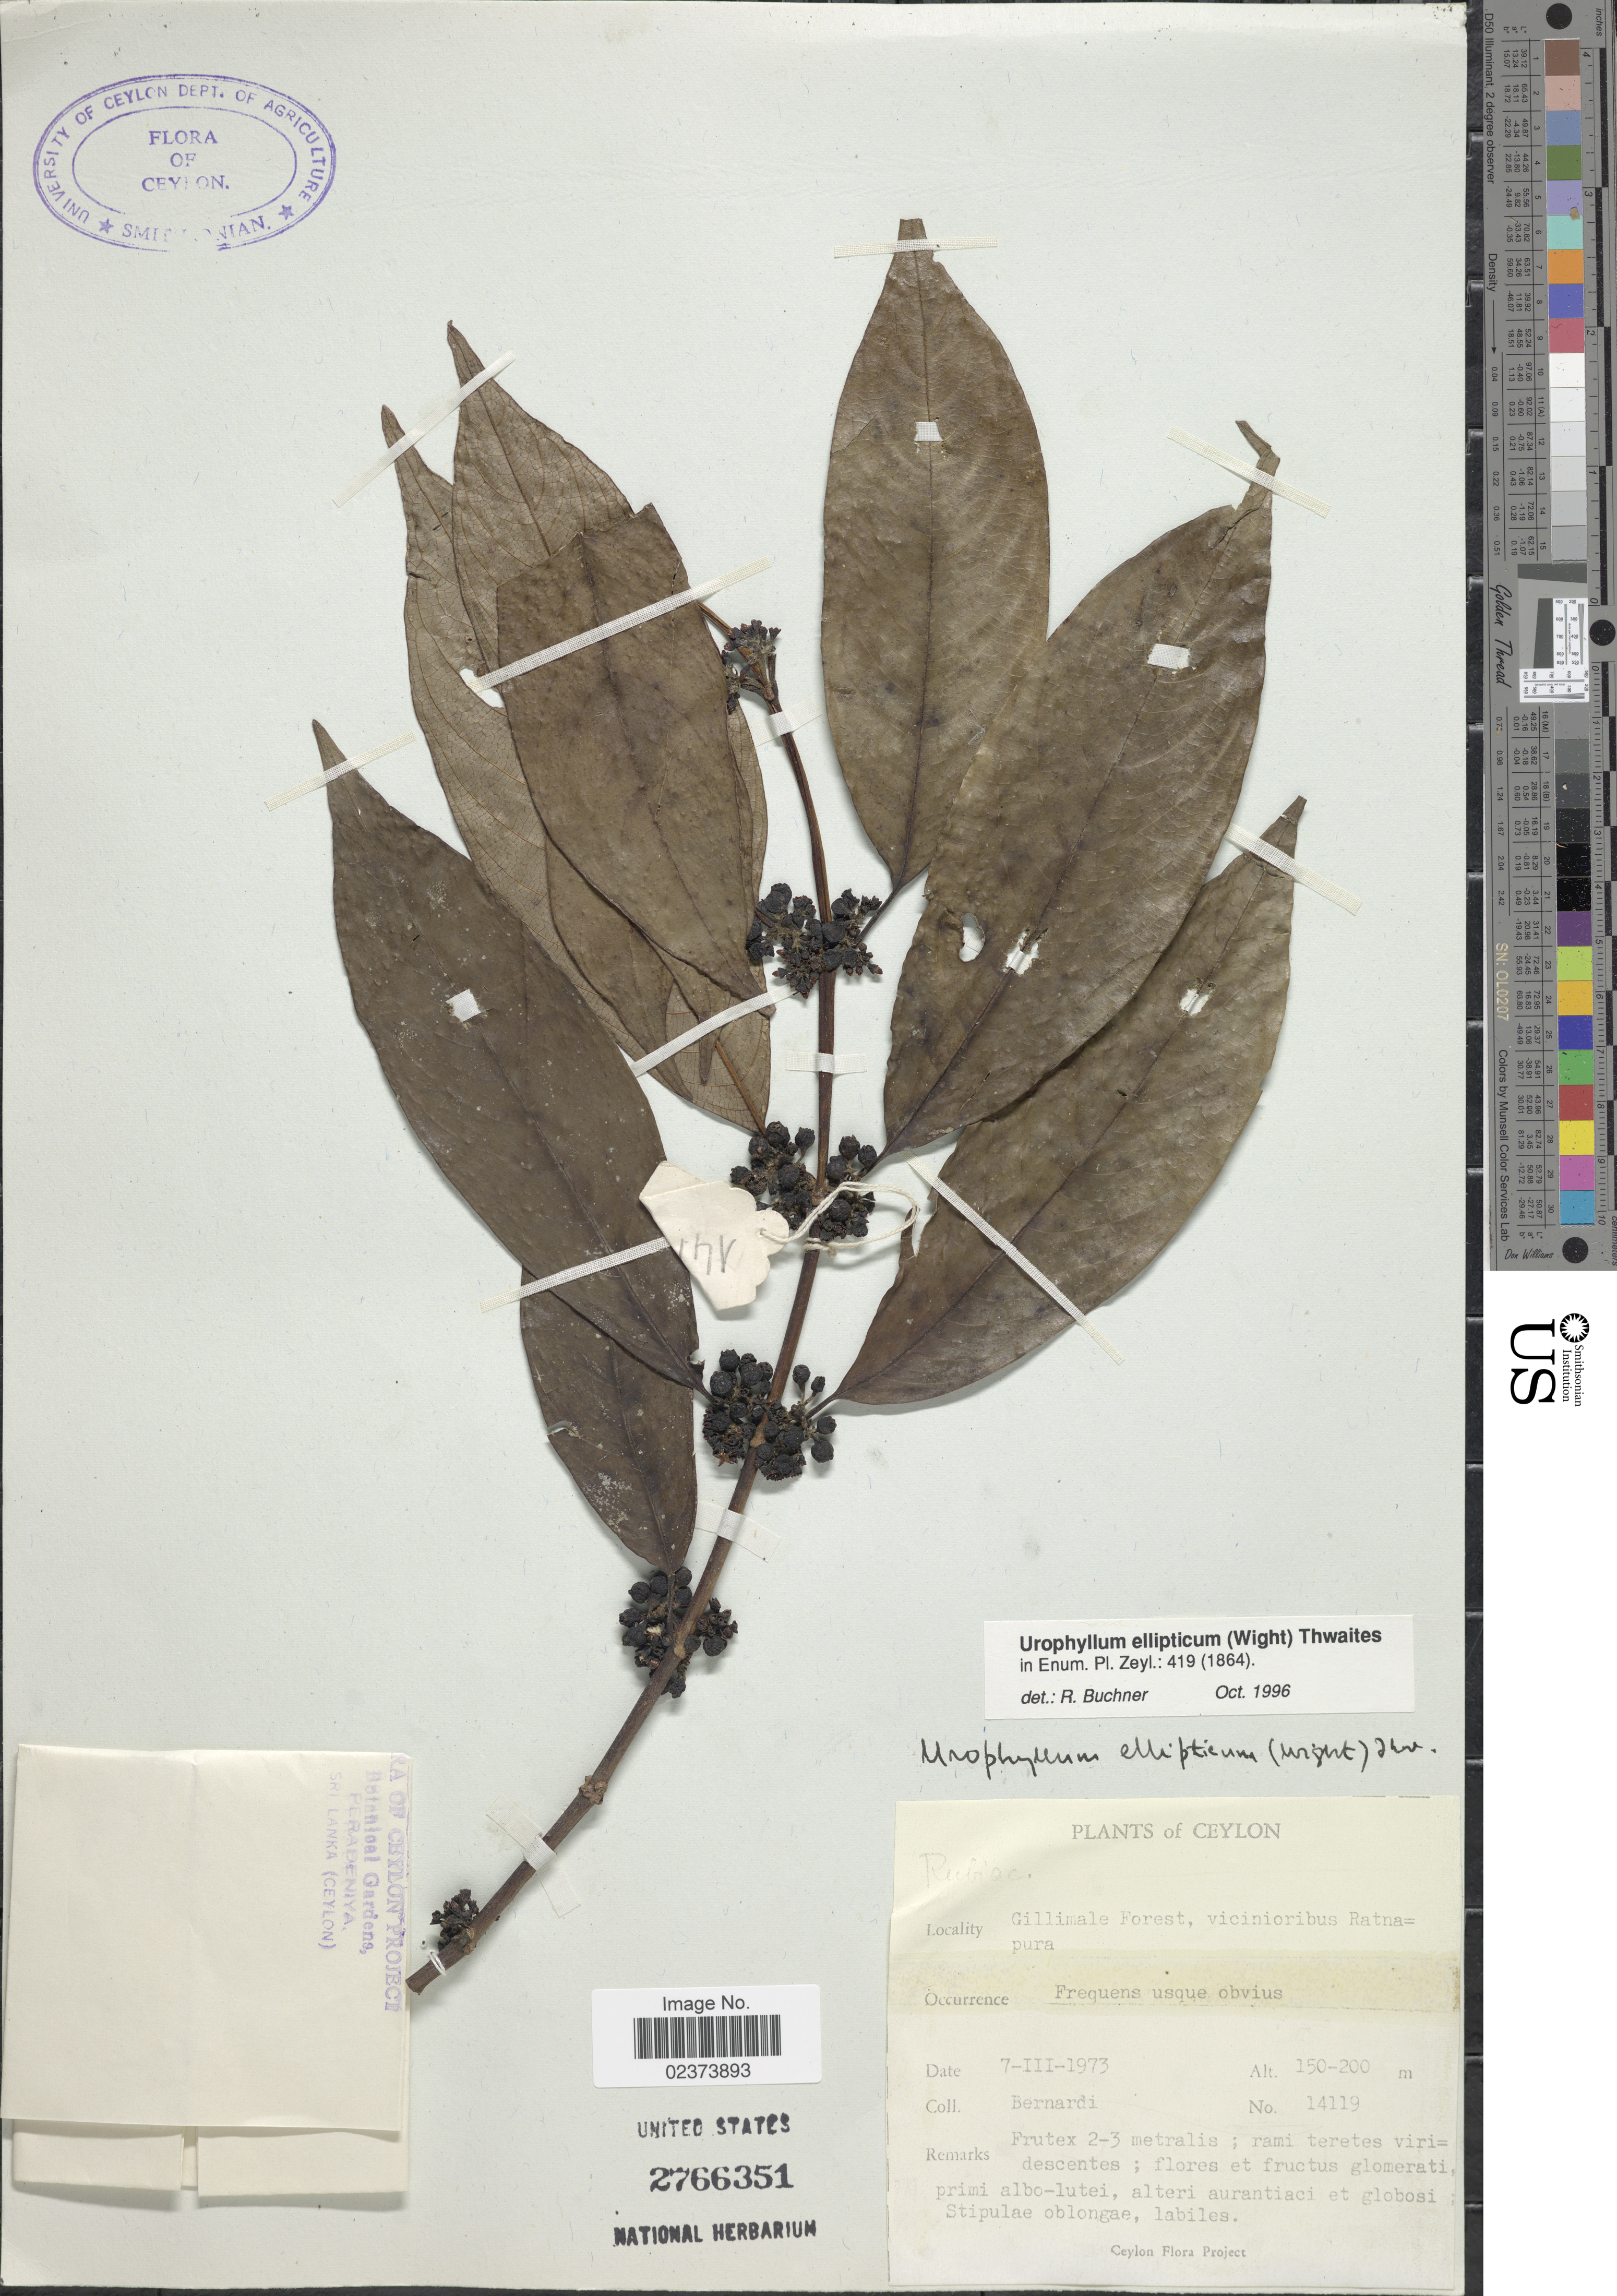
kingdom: Plantae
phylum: Tracheophyta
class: Magnoliopsida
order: Gentianales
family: Rubiaceae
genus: Urophyllum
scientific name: Urophyllum ellipticum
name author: (Wight) Thwaites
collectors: Bernardi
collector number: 14119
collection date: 1973-03-07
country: Sri Lanka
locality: Ceylon, Gillimale Forest, vicinioribus Ratnapura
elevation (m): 150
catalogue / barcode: US 2766351